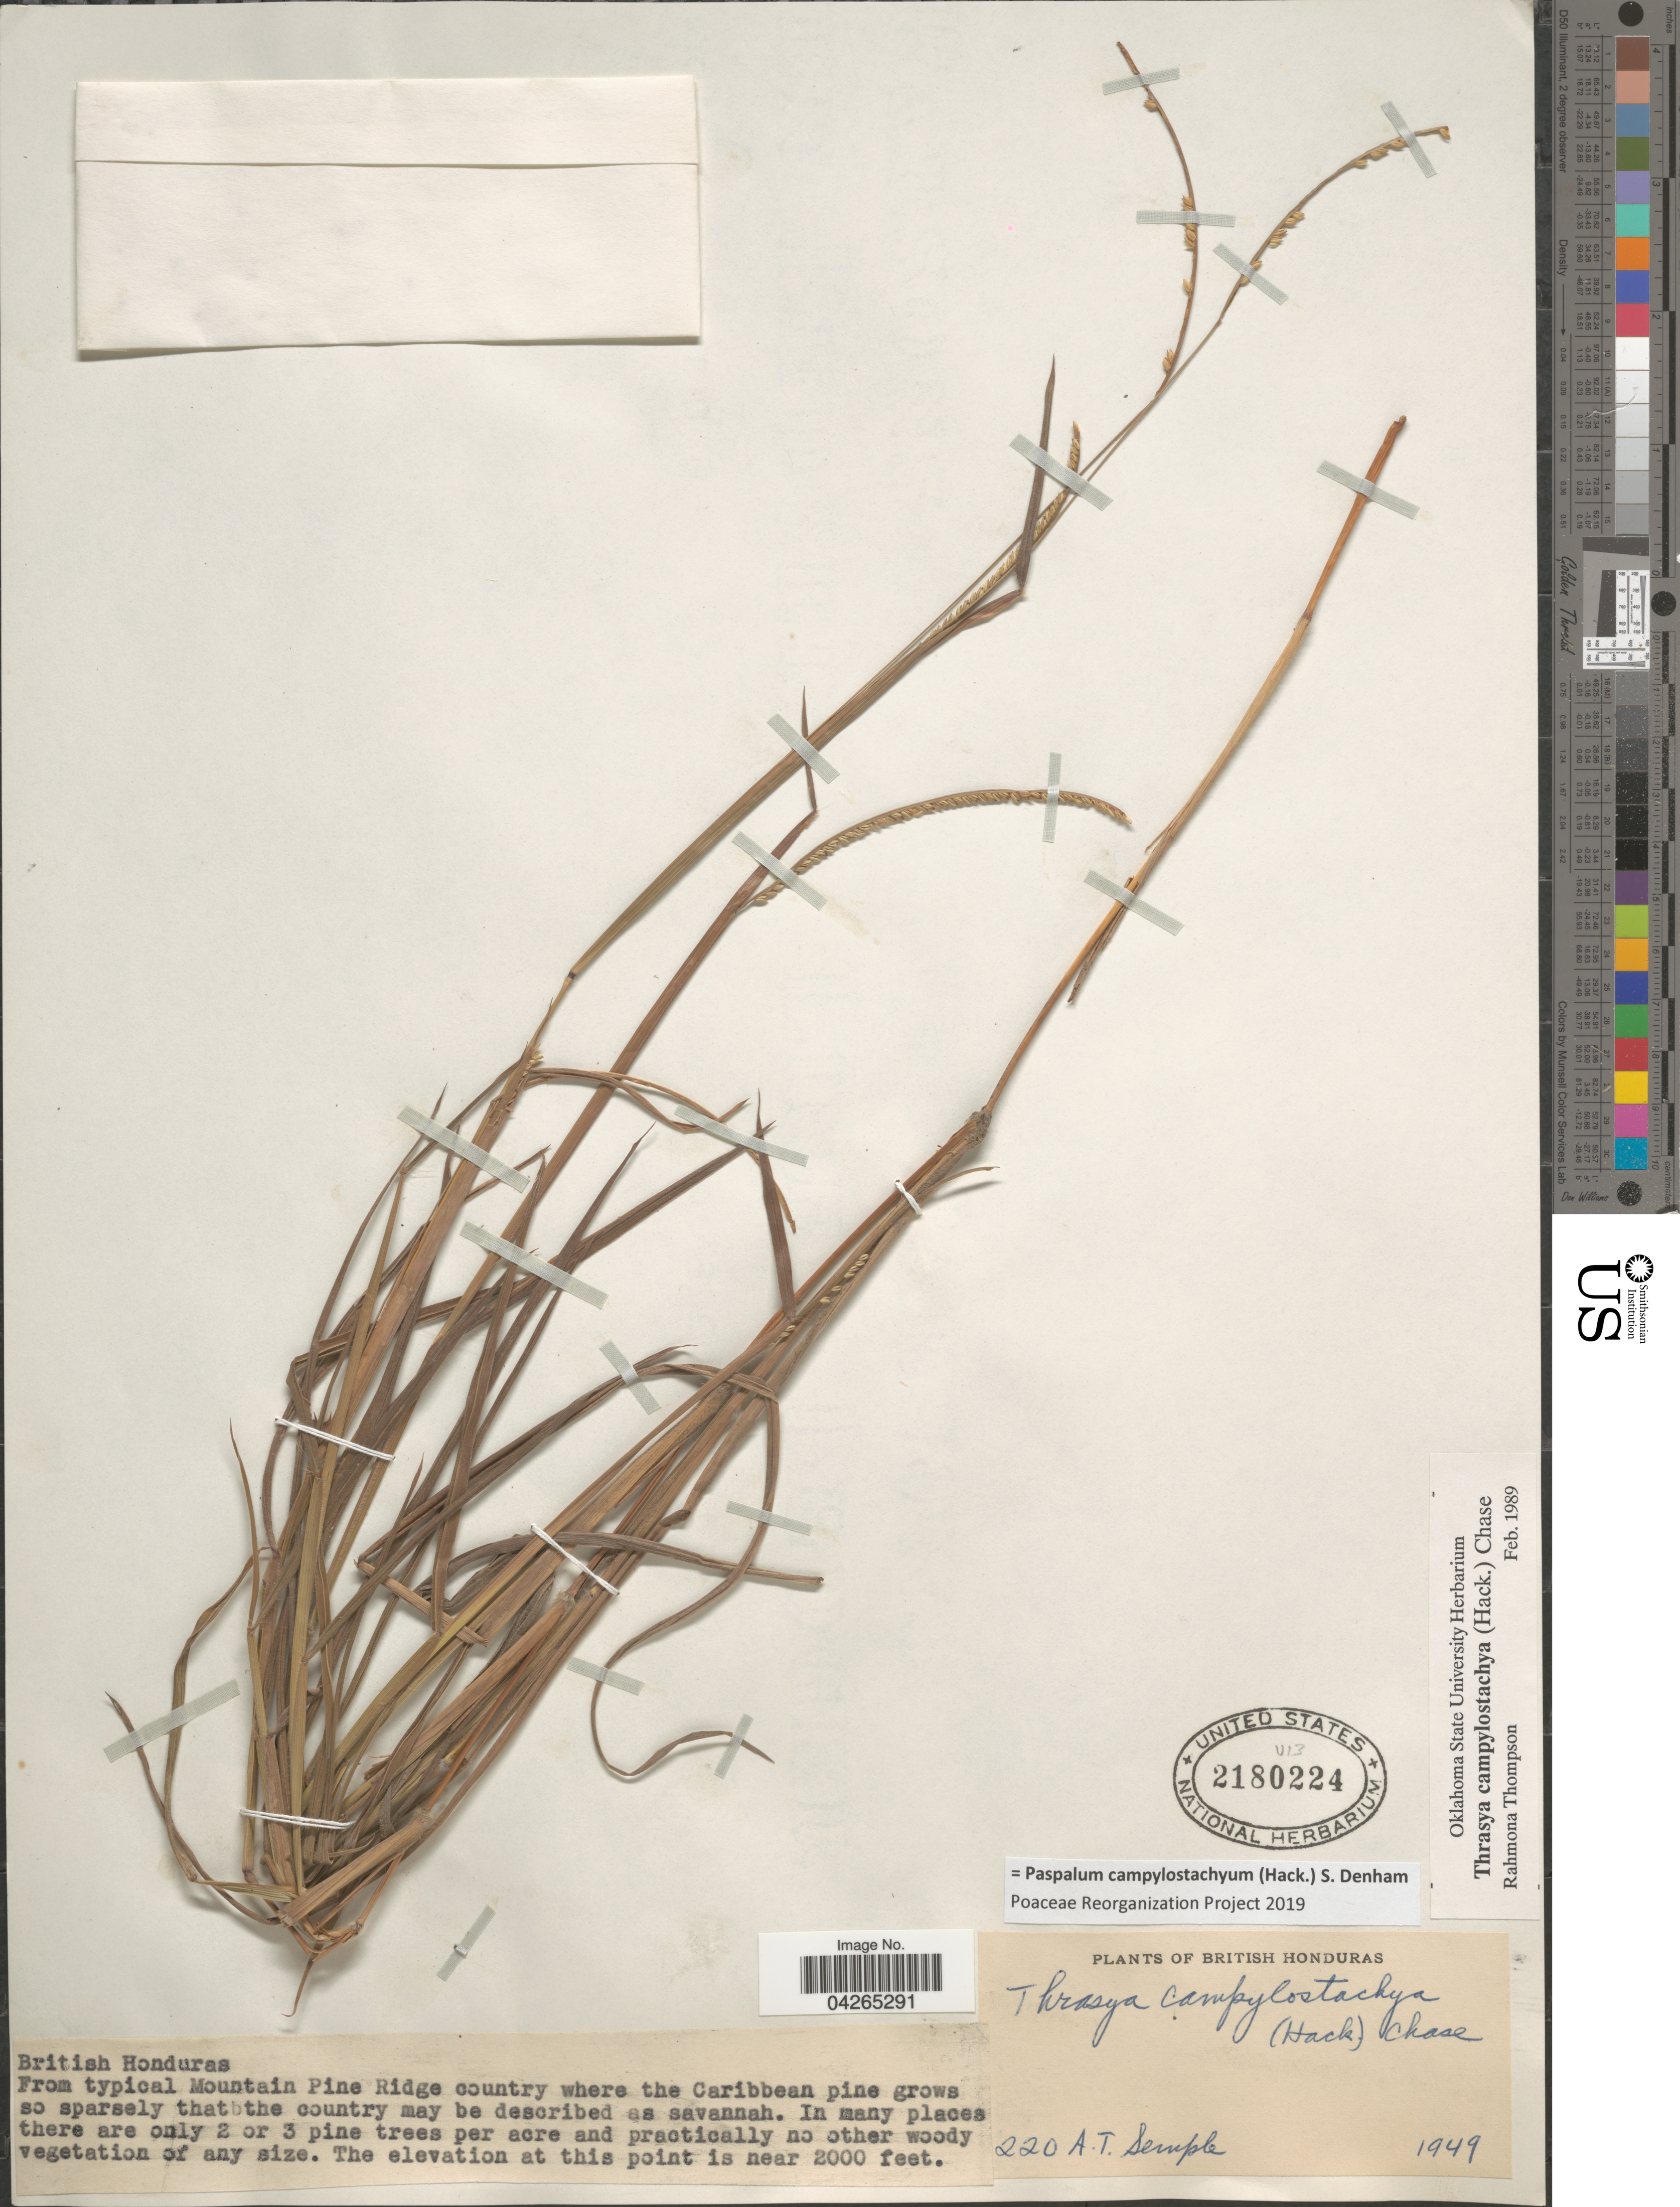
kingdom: Plantae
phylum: Tracheophyta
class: Liliopsida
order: Poales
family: Poaceae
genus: Paspalum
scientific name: Paspalum campylostachyum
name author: (Hack.) S. Denham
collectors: A. Semple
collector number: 220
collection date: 1949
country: Belize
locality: British Honduras.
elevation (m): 610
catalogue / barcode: US 2180224